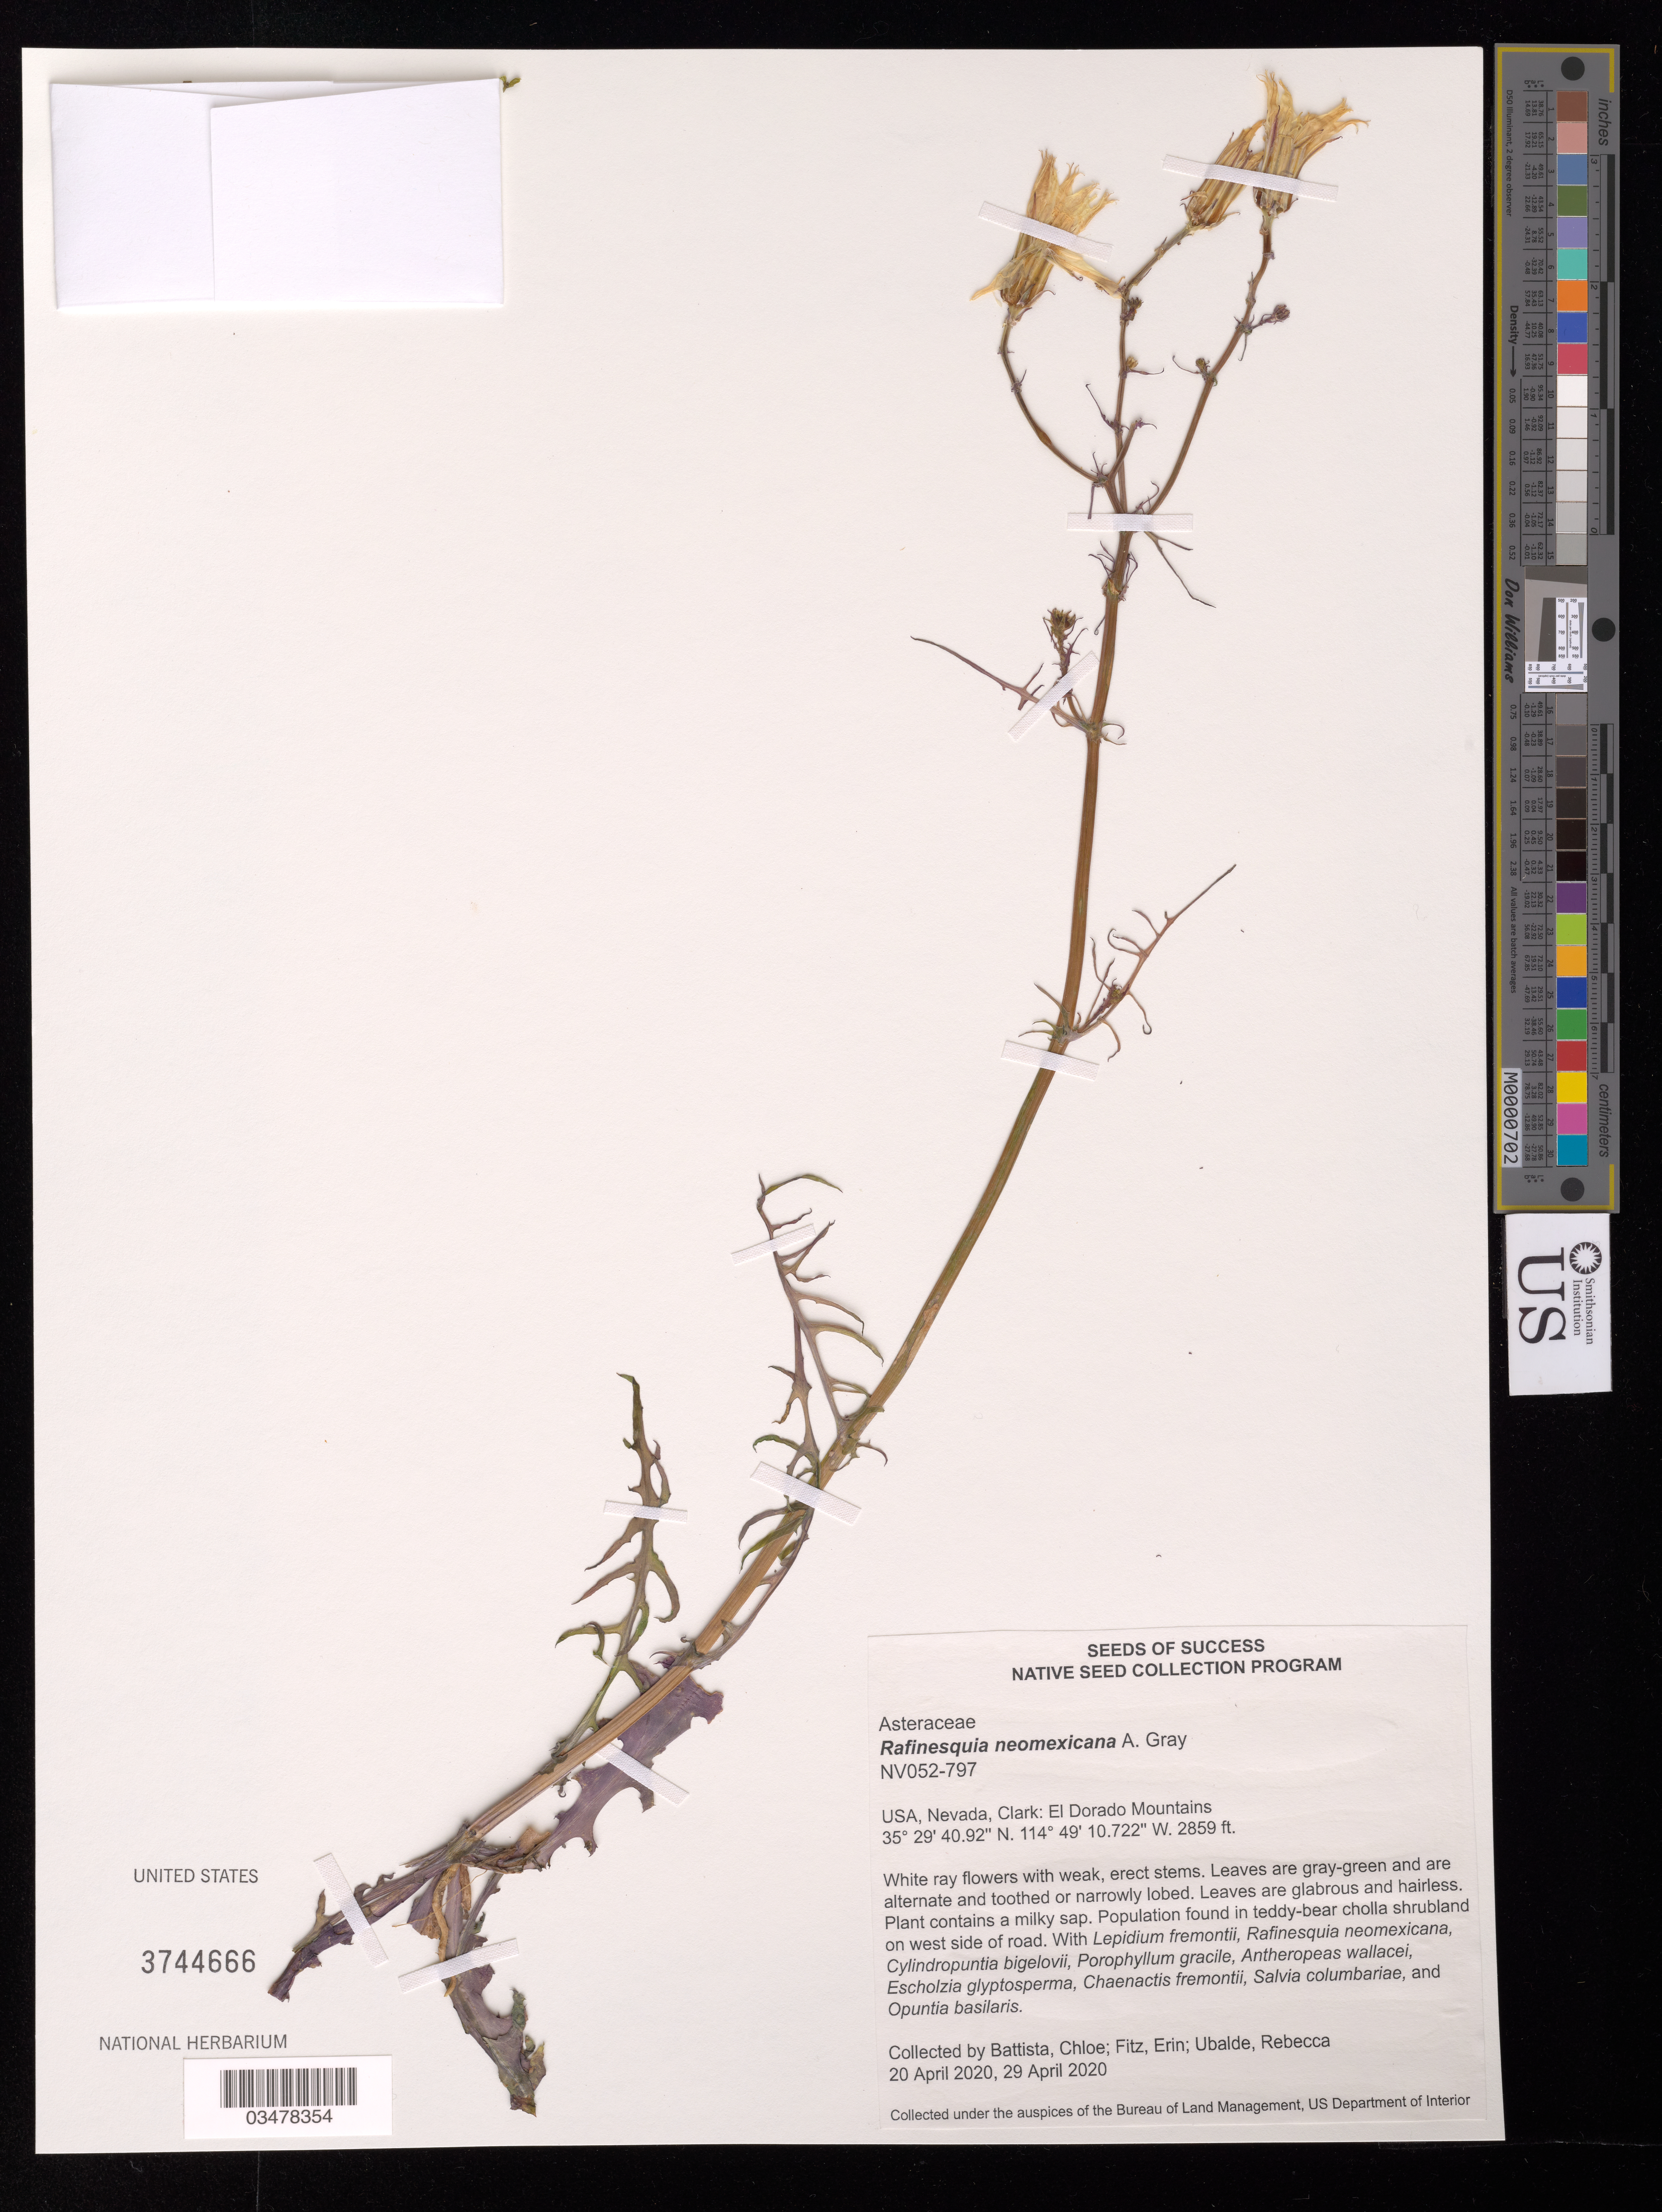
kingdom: Plantae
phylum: Tracheophyta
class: Magnoliopsida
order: Asterales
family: Asteraceae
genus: Rafinesquia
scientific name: Rafinesquia neomexicana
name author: A. Gray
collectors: C. Battista, E. Fitz & R. Ubalde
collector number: NV052-797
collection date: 2020-04-20,2020-04-29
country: United States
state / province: Nevada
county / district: Clark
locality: El Dorado Mtns.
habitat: Teddy-bear cholla shrubland.With Lepidium fremontii, Salvia columbariae, Opuntia basilaris, etc.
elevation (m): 871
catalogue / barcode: US 3744666